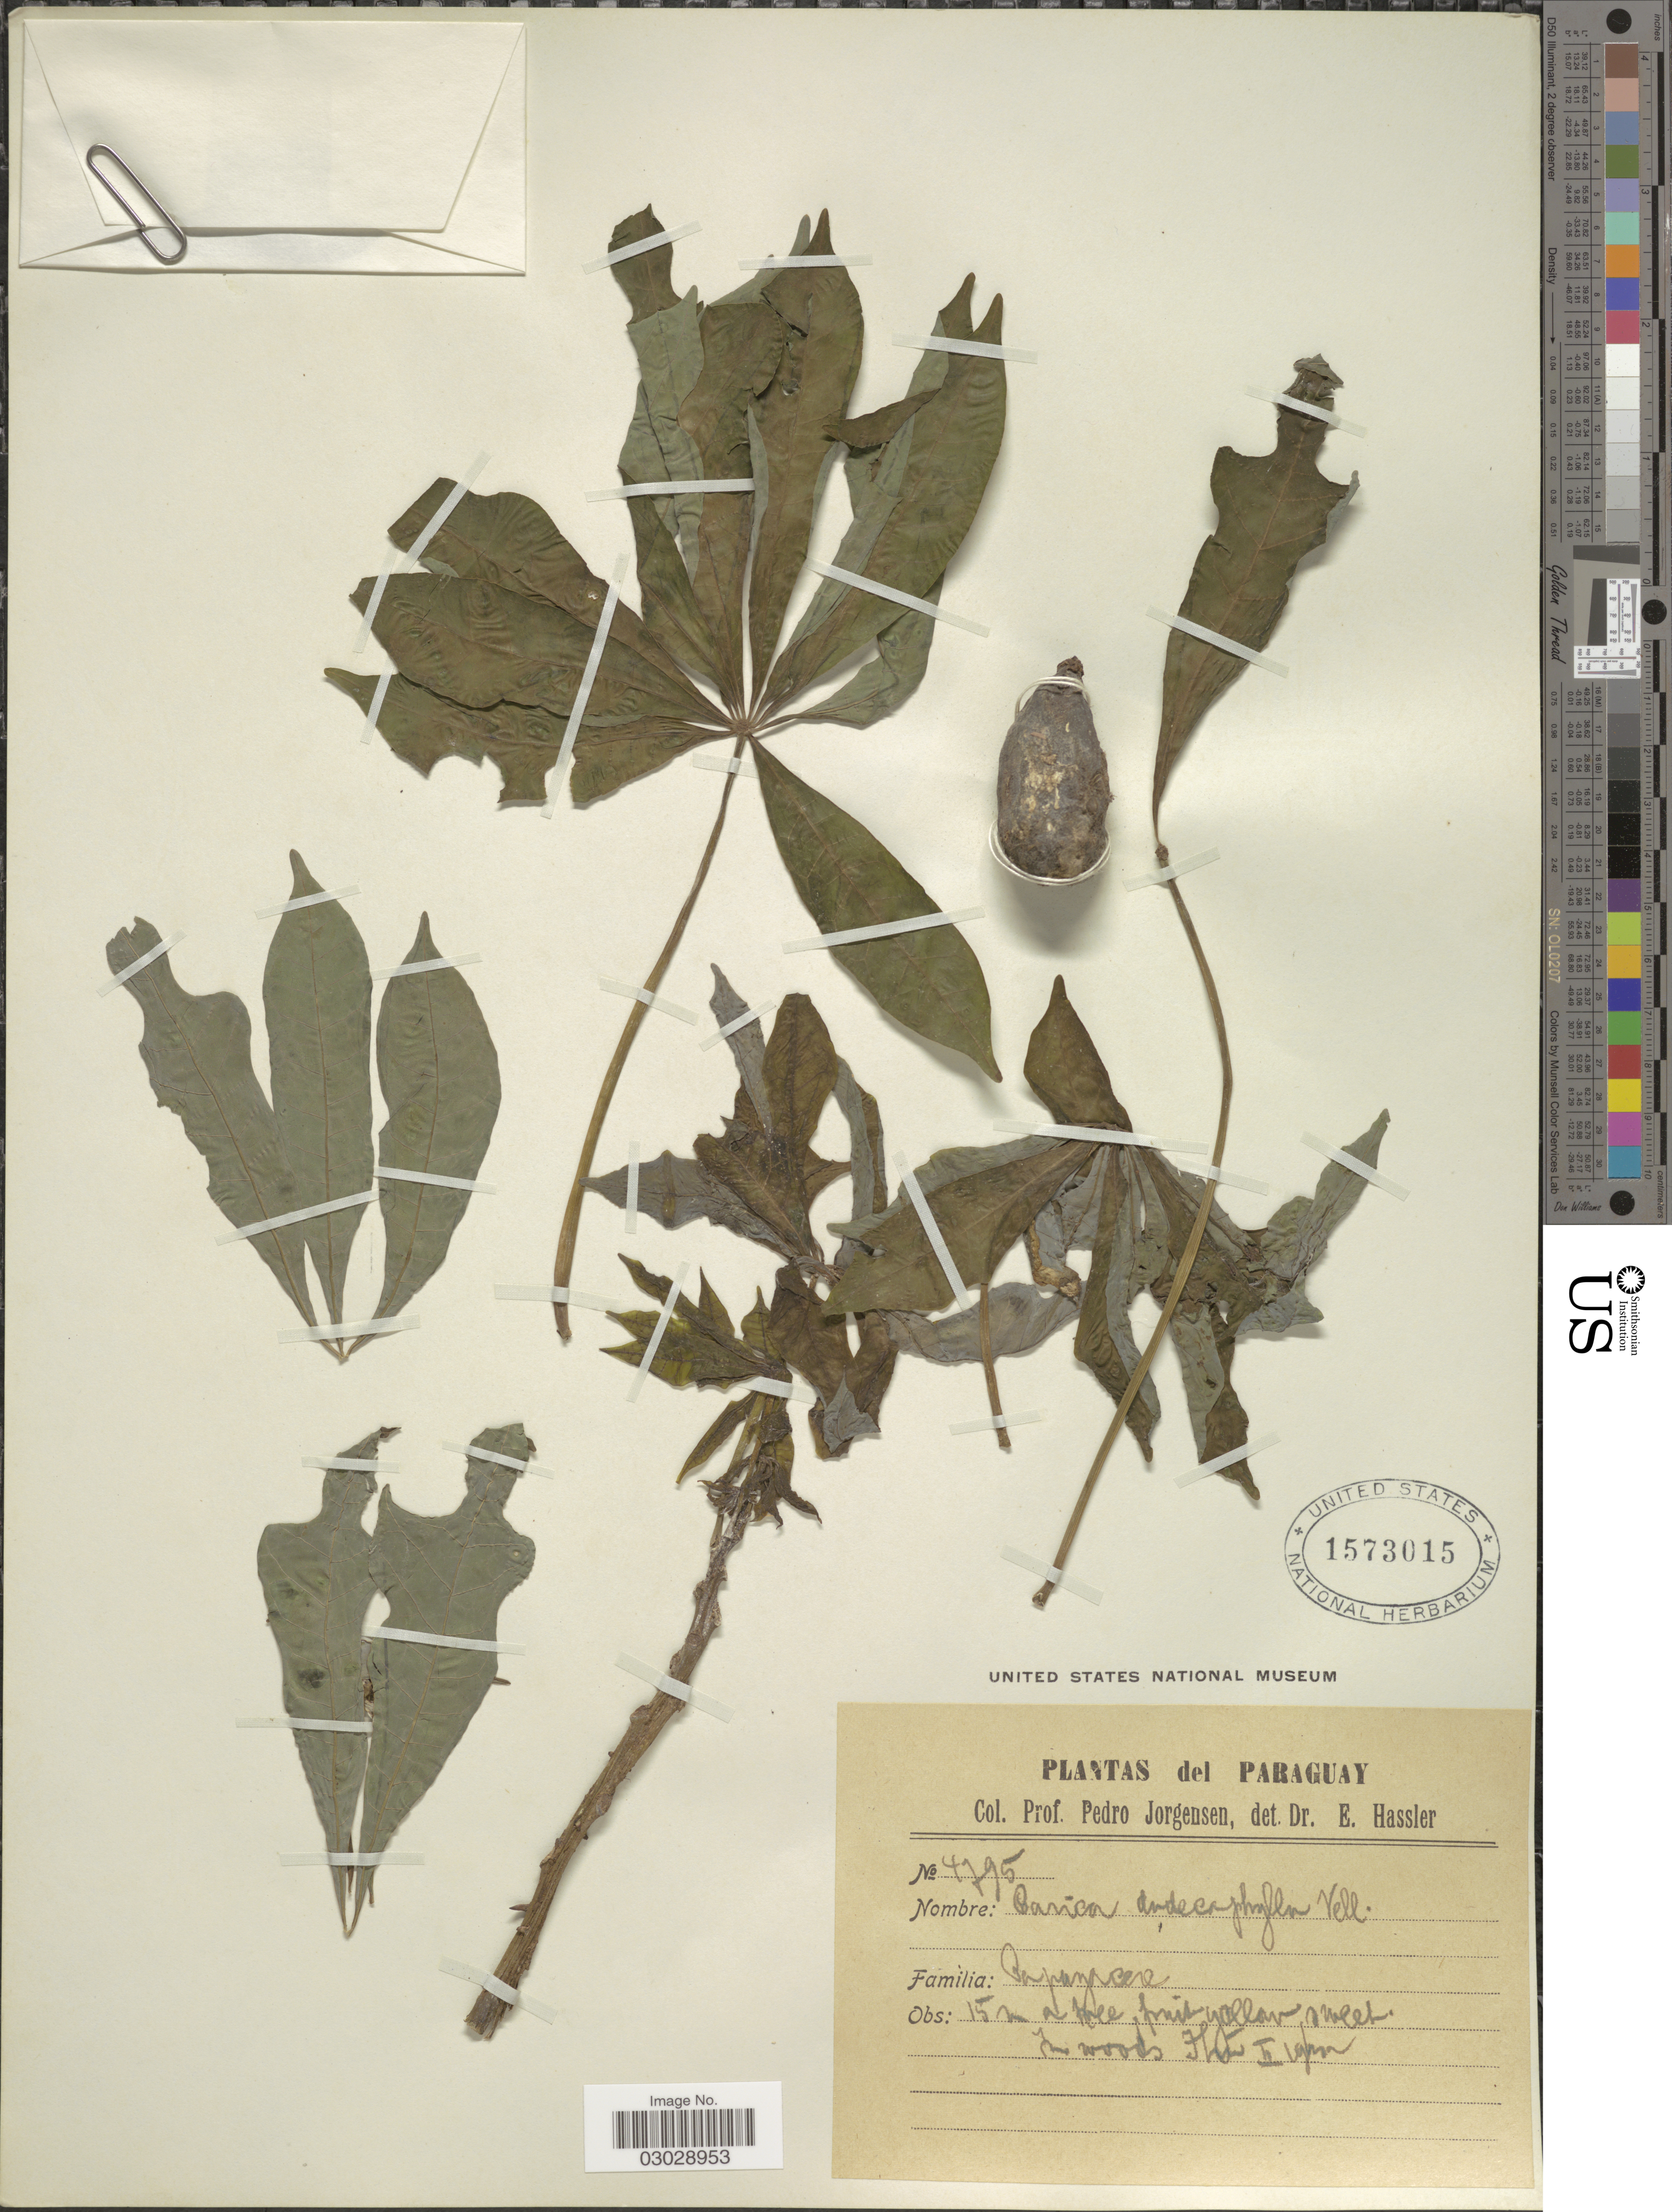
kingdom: Plantae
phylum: Tracheophyta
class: Magnoliopsida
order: Brassicales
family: Caricaceae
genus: Jacaratia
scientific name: Jacaratia spinosa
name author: (Aubl.) A. DC.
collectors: P. Jörgensen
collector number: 4795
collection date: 1932-02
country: Paraguay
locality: In woods Ihu.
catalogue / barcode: US 1573015